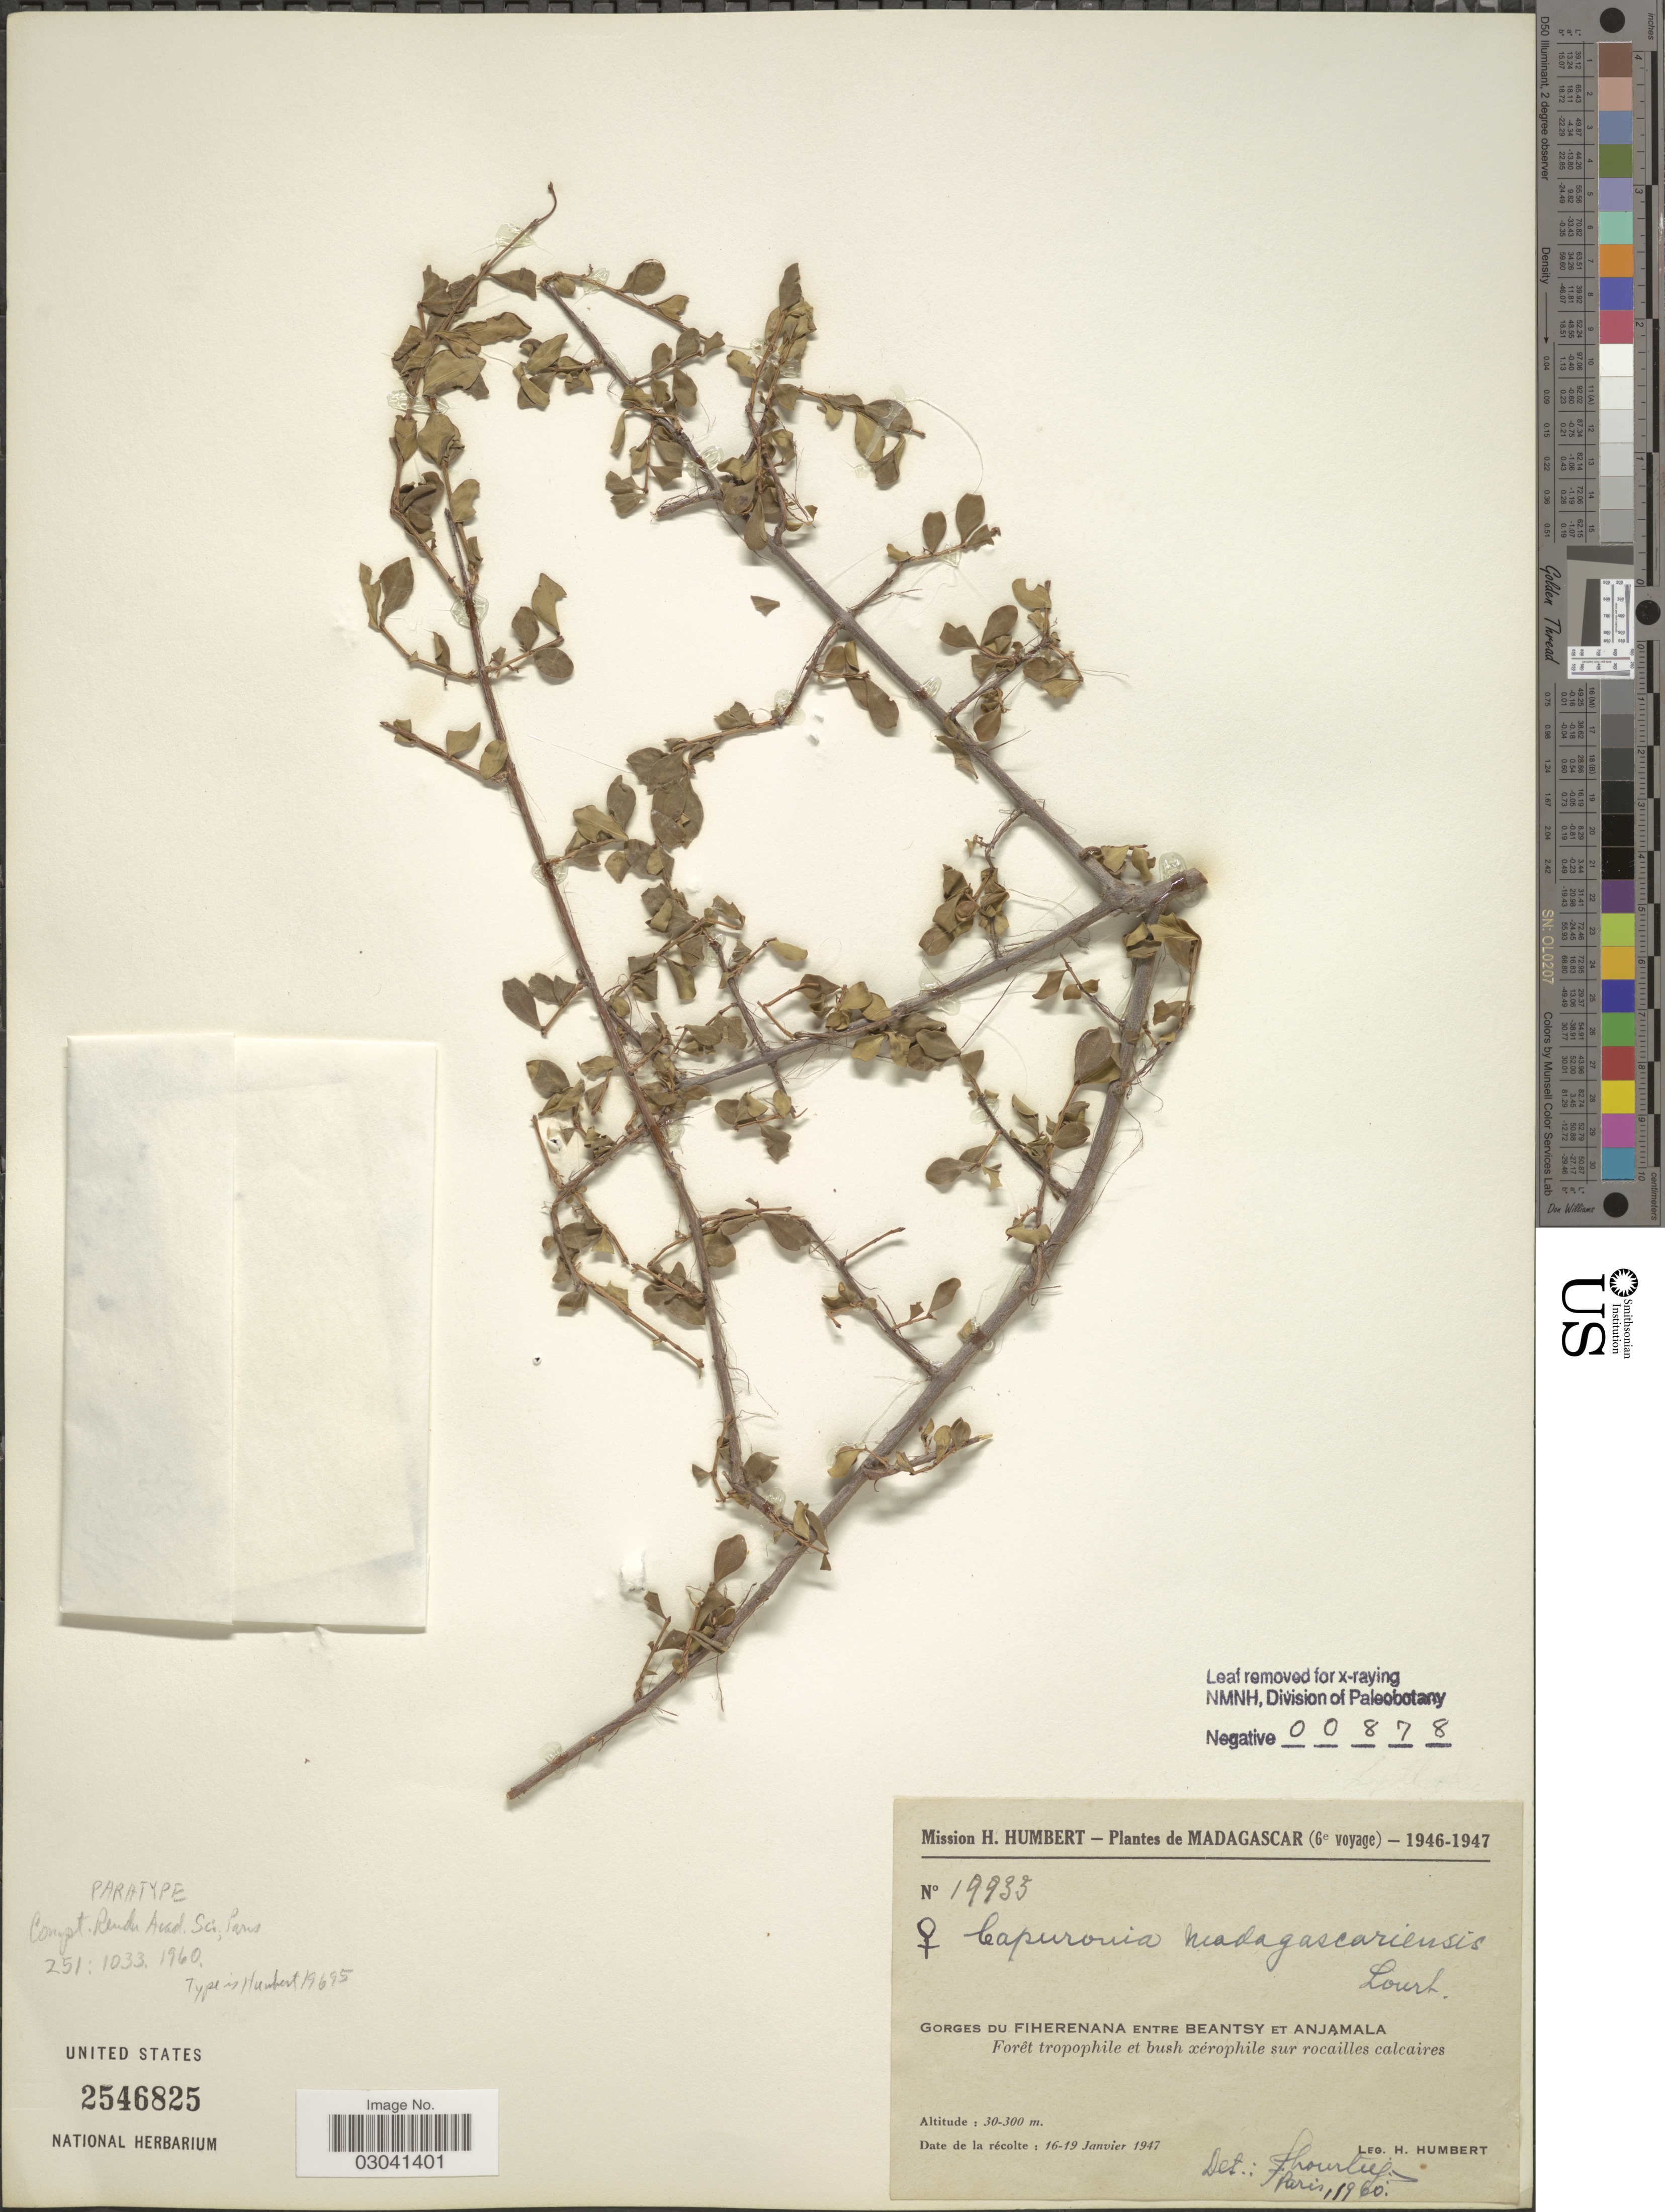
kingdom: Plantae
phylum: Tracheophyta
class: Magnoliopsida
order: Myrtales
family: Lythraceae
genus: Capuronia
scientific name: Capuronia madagascariensis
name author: Lourteig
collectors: H. Humbert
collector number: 19933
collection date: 1947-01-16/1947-01-19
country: Madagascar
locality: Gorges Du Fiherenana Entre Beantsy et Anjamala.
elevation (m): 30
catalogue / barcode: US 2546825